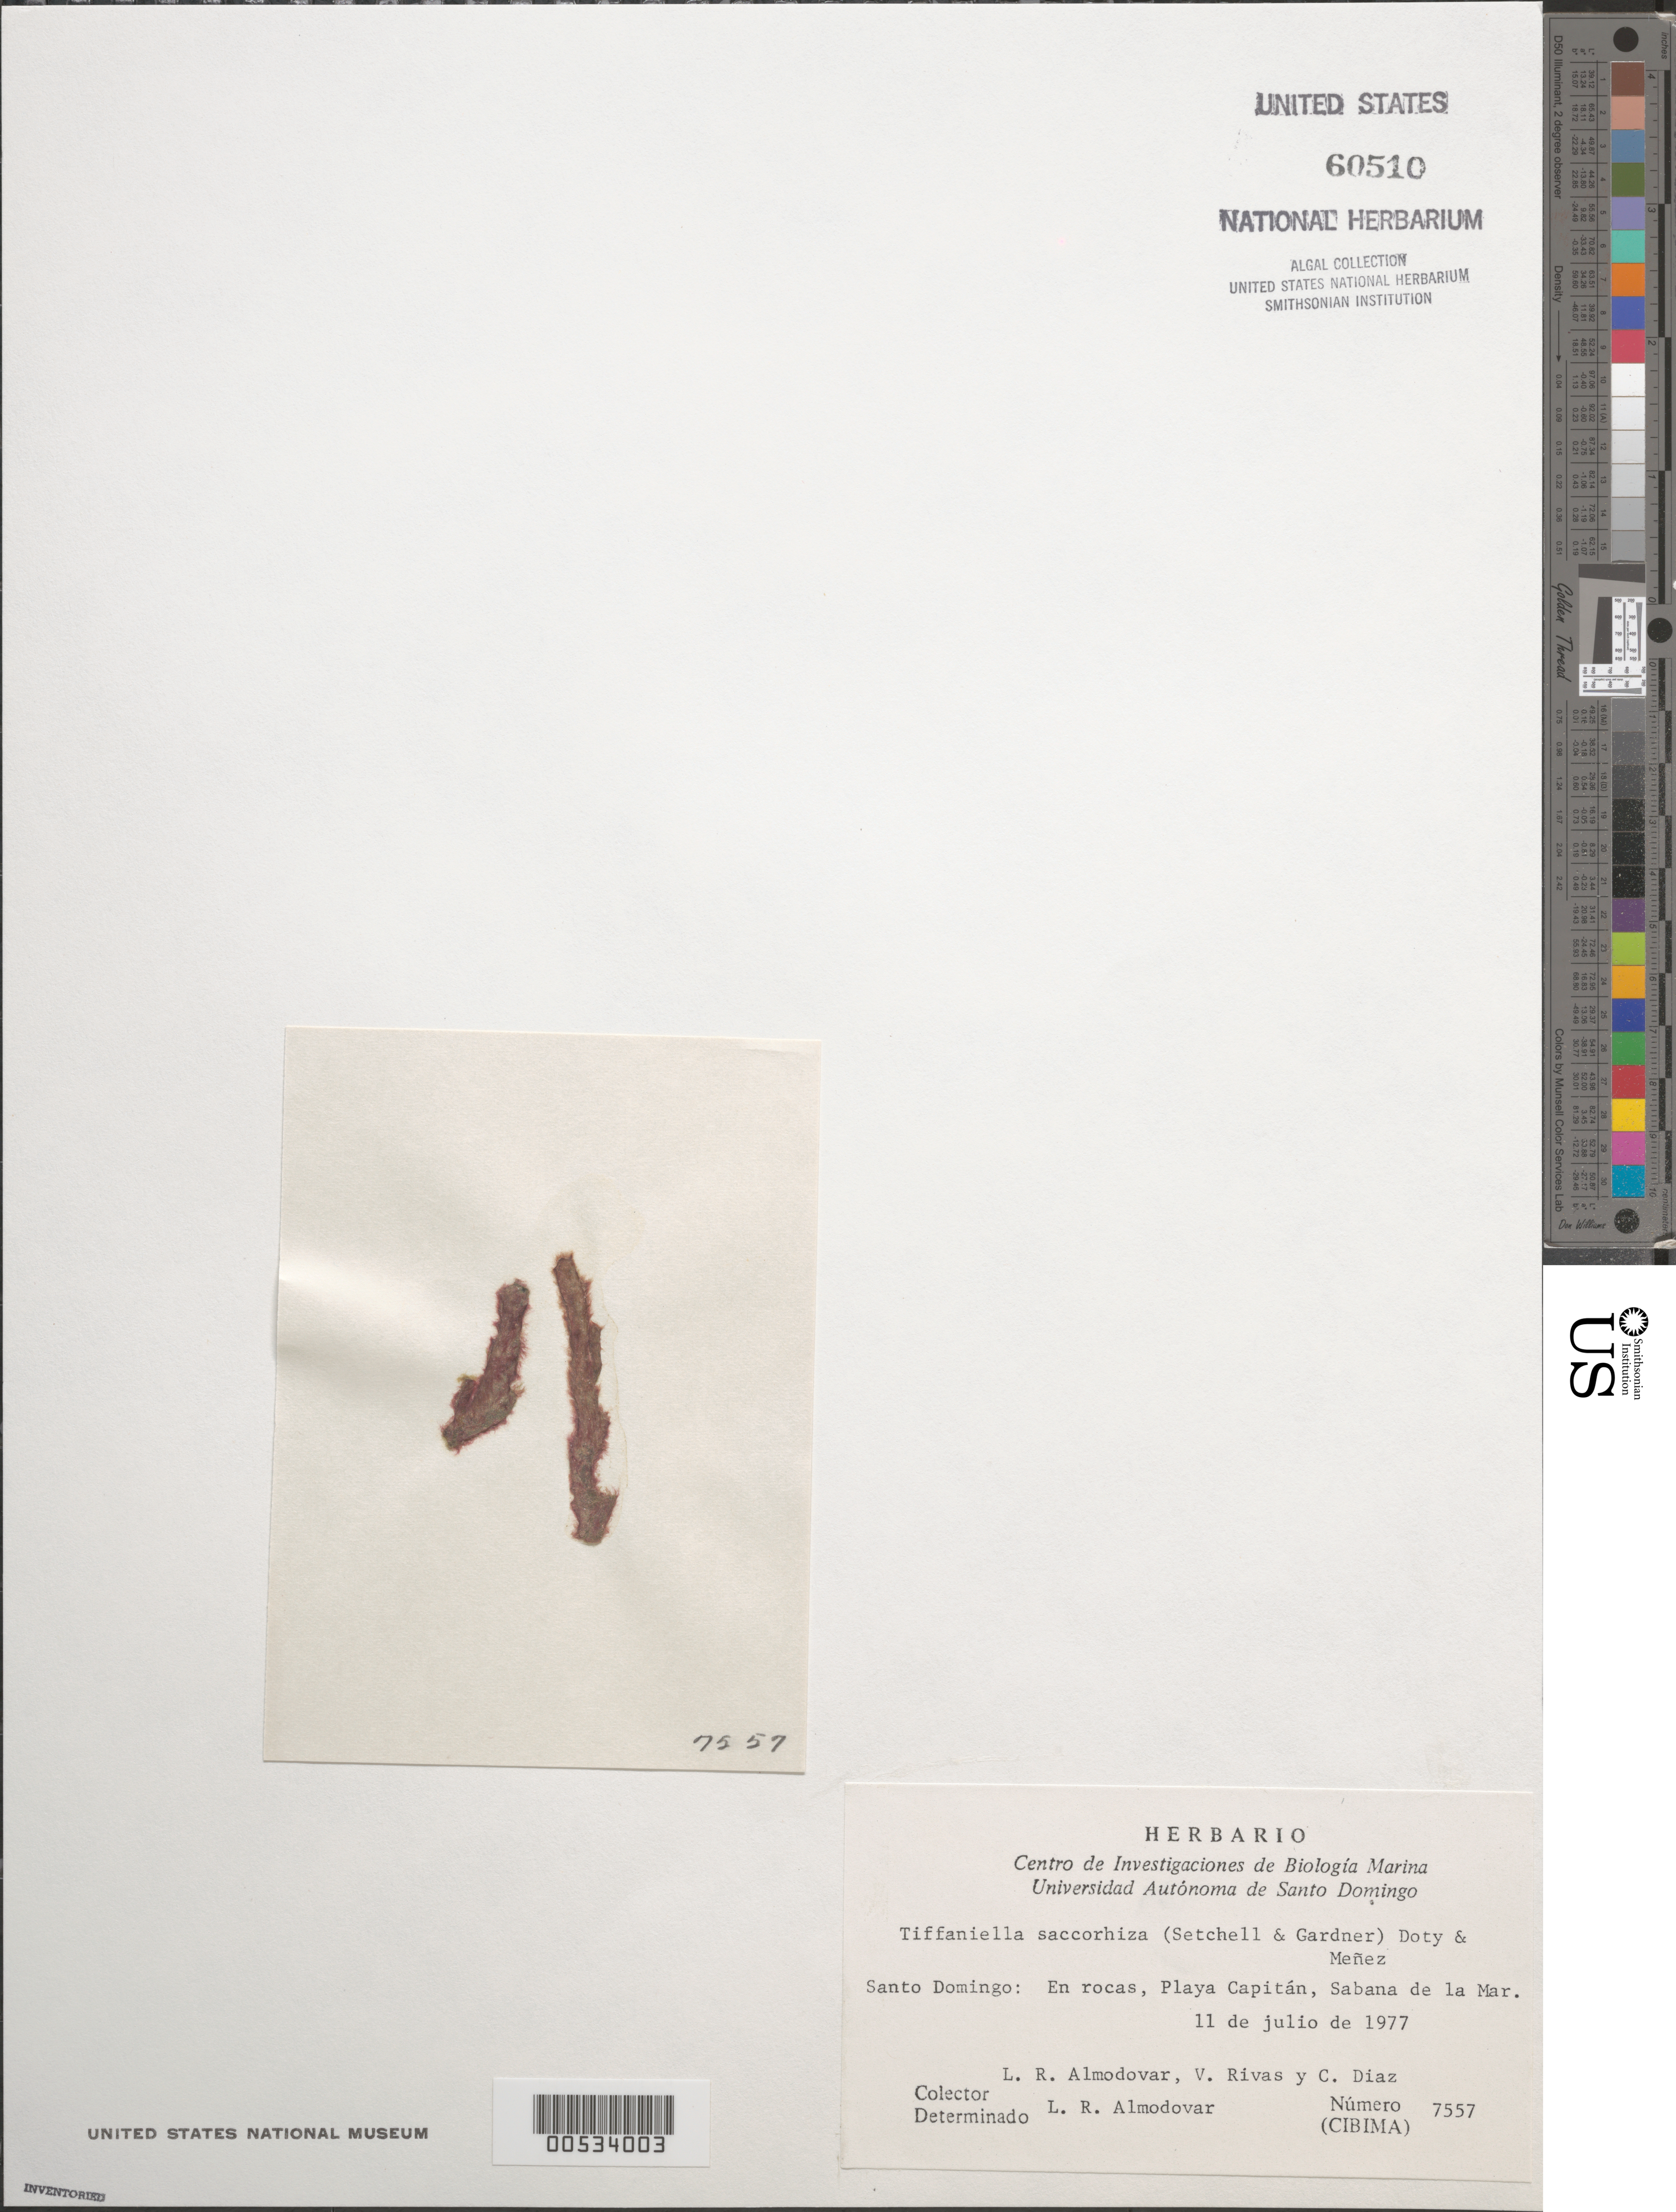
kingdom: Plantae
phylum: Rhodophyta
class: Florideophyceae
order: Ceramiales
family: Wrangeliaceae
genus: Tiffaniella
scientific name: Tiffaniella saccorhiza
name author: (Setch. & N.L. Gardner) Doty & Menez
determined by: Almodovar, L. R.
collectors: L. Almodovar, V. Rivas & C. Díaz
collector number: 7557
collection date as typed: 11 Jul 1977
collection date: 1977-07-11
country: Dominican Republic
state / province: El Seibo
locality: Playa Capitan, Sabana de la Mar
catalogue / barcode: US 60510